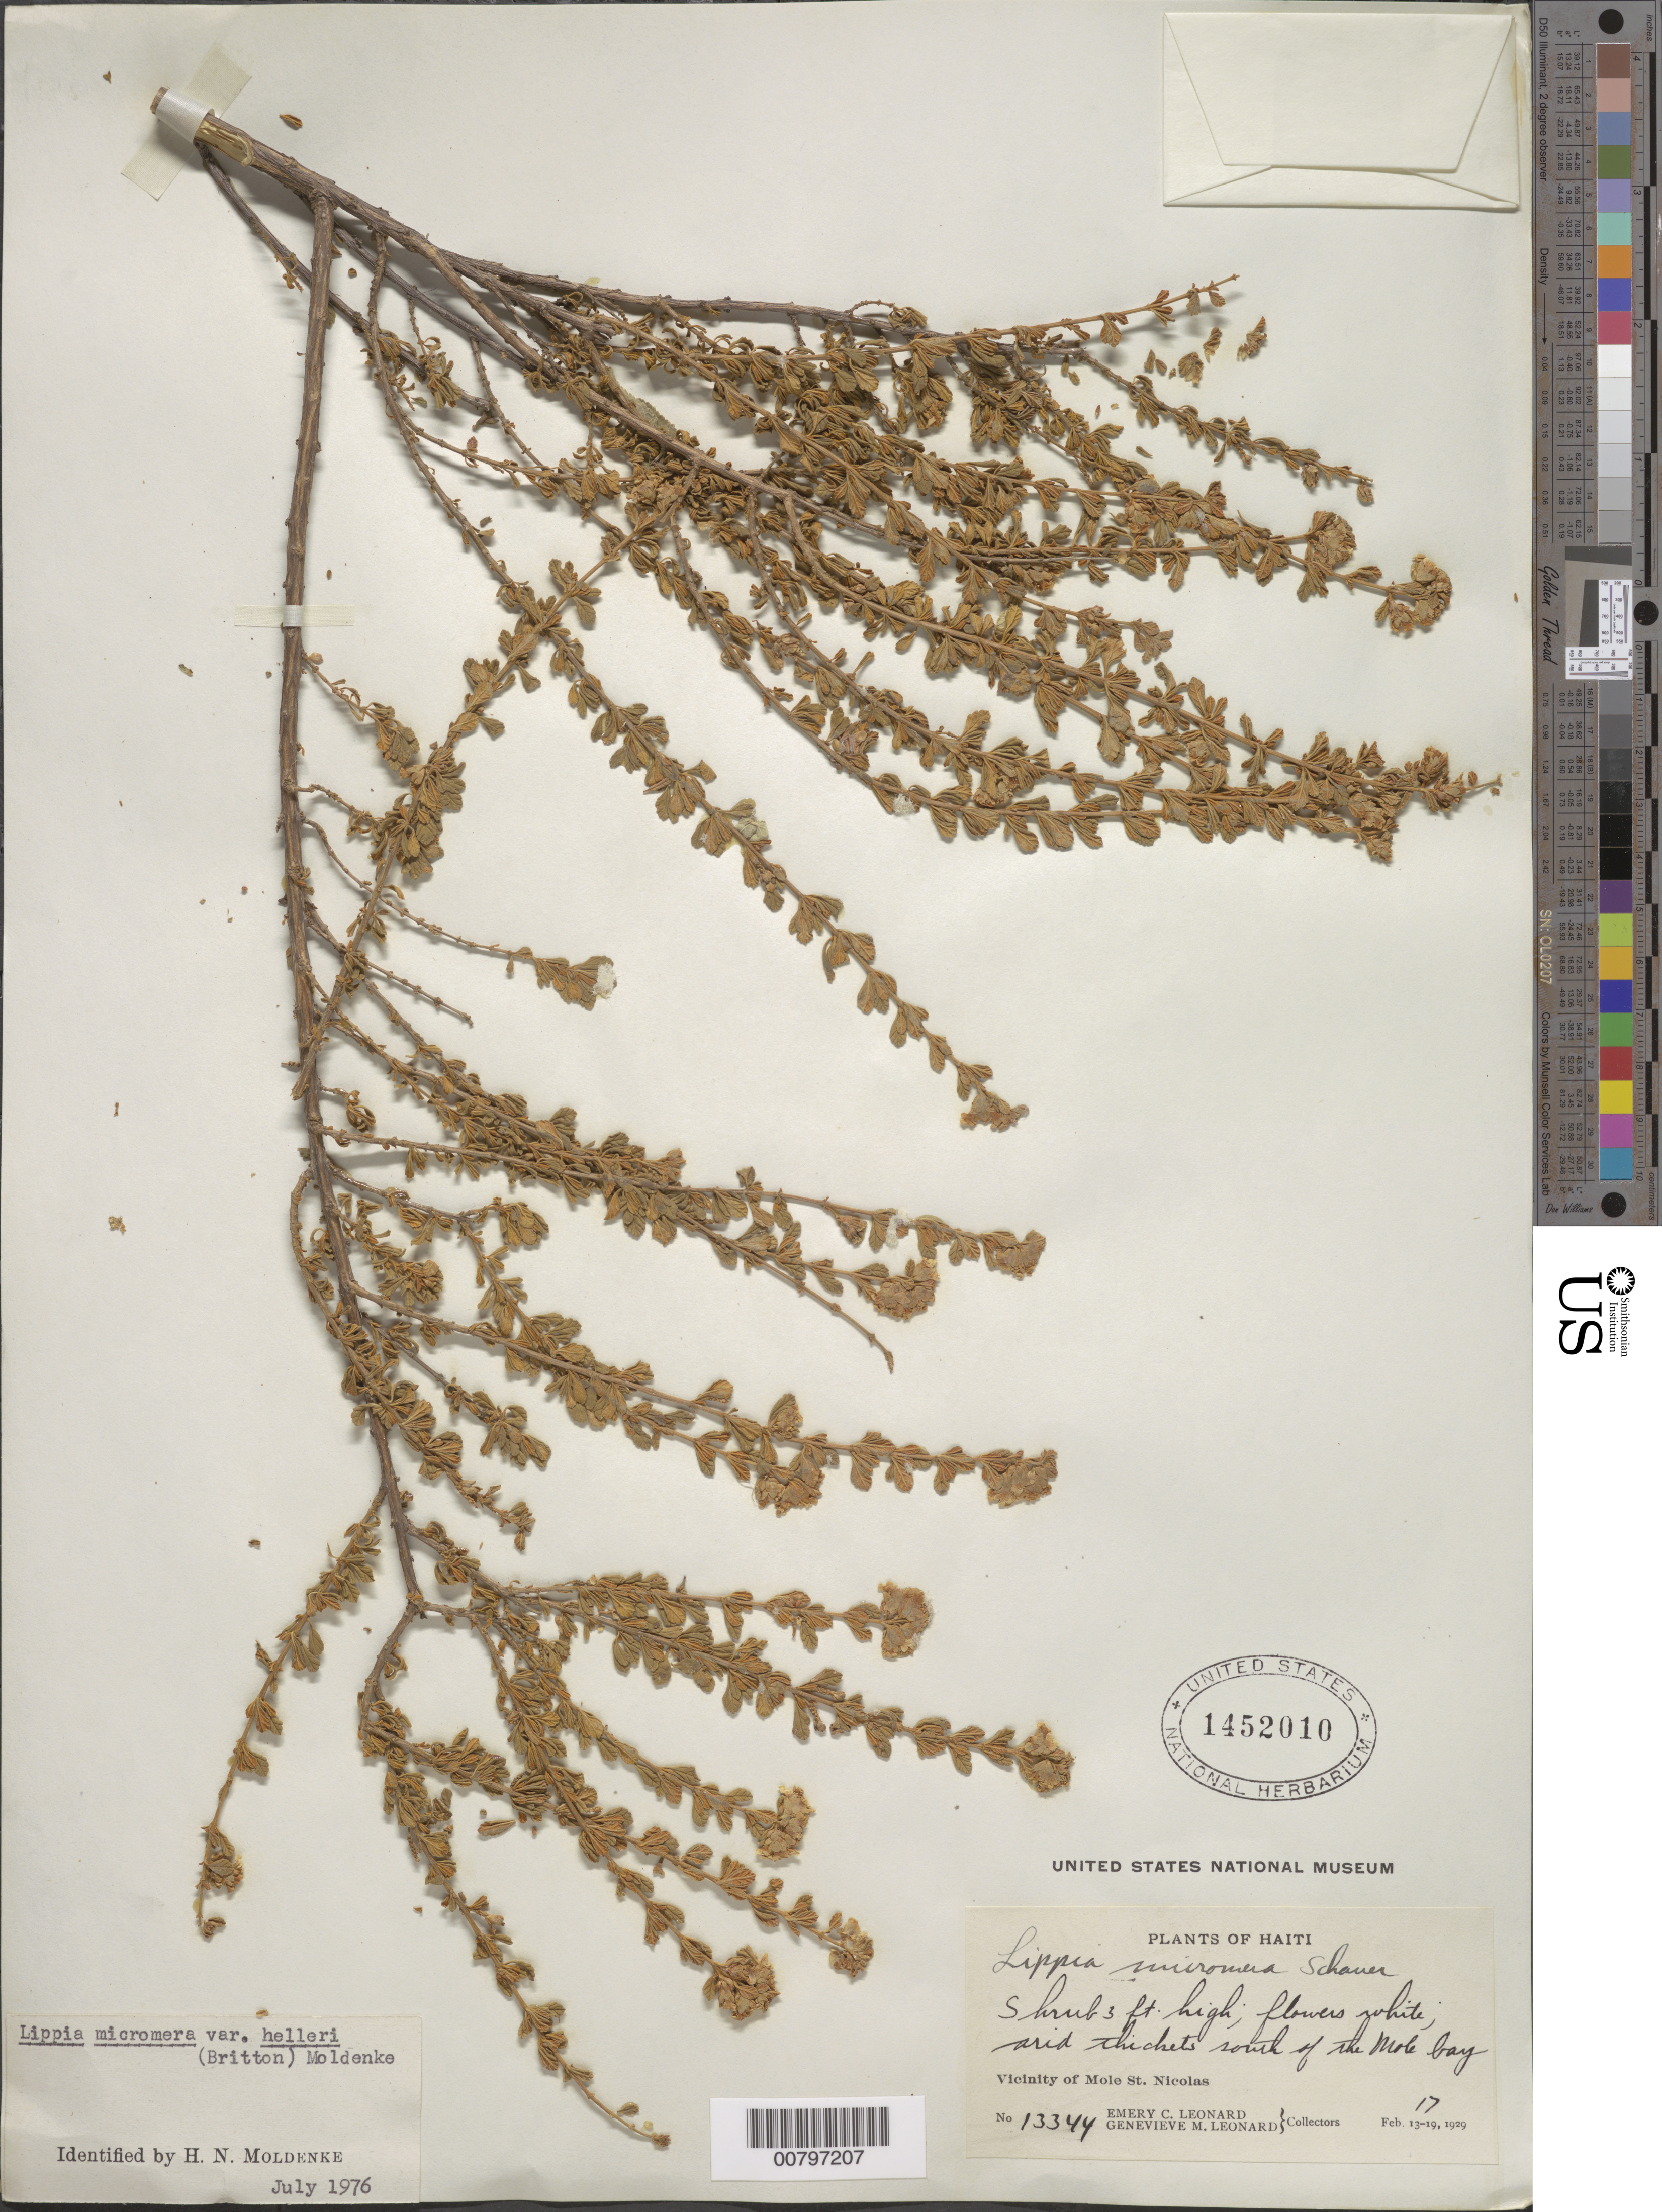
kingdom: Plantae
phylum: Tracheophyta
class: Magnoliopsida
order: Lamiales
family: Verbenaceae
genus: Lippia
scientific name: Lippia micromera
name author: Schauer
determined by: Moldenke, H. N.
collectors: E. C. Leonard & G. M. Leonard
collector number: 13344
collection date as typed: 17 Feb 1929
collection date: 1929-02-17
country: Haiti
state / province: Nord-Ouest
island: Hispaniola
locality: Vicinity of Mole St. Nicolas, S of Mole Bay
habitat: Arid thickets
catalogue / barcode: US 1452010